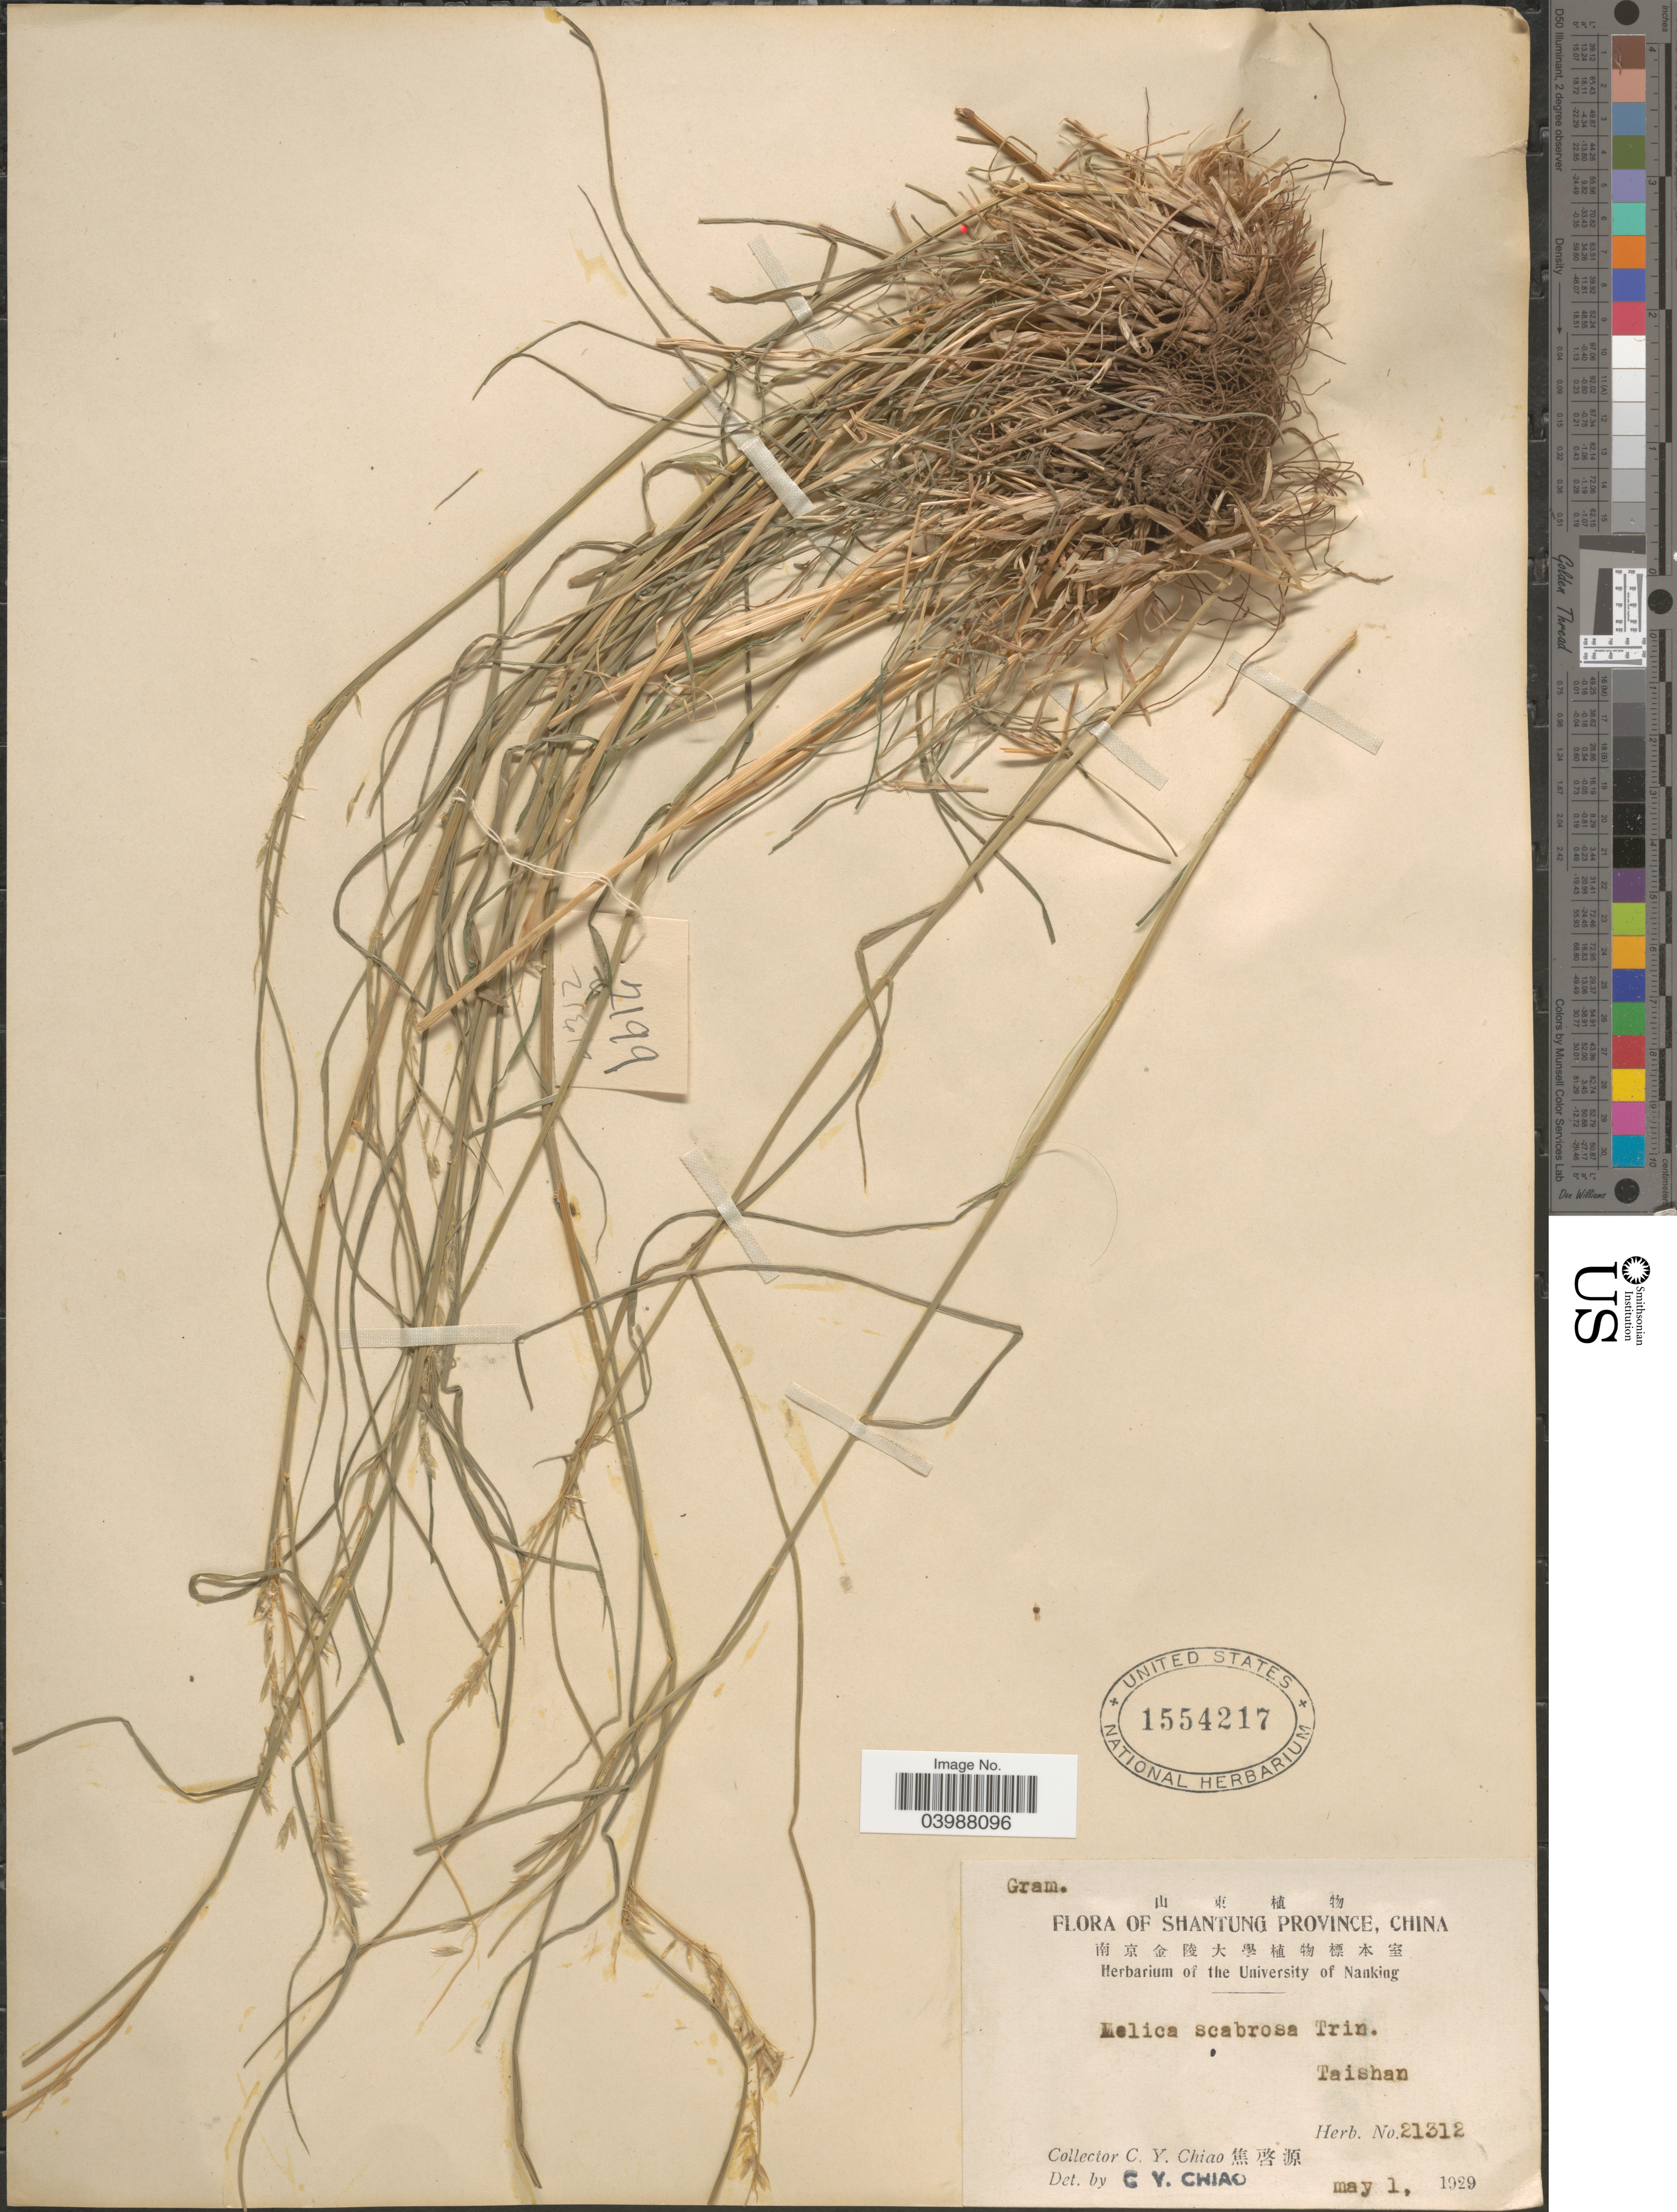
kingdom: Plantae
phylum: Tracheophyta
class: Liliopsida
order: Poales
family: Poaceae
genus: Melica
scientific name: Melica scabrosa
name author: Trin.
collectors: C. Y. Chiao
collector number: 21312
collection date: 1929-05-01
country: China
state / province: Shandong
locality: Shantung Province. Taishan.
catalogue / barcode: US 1554217